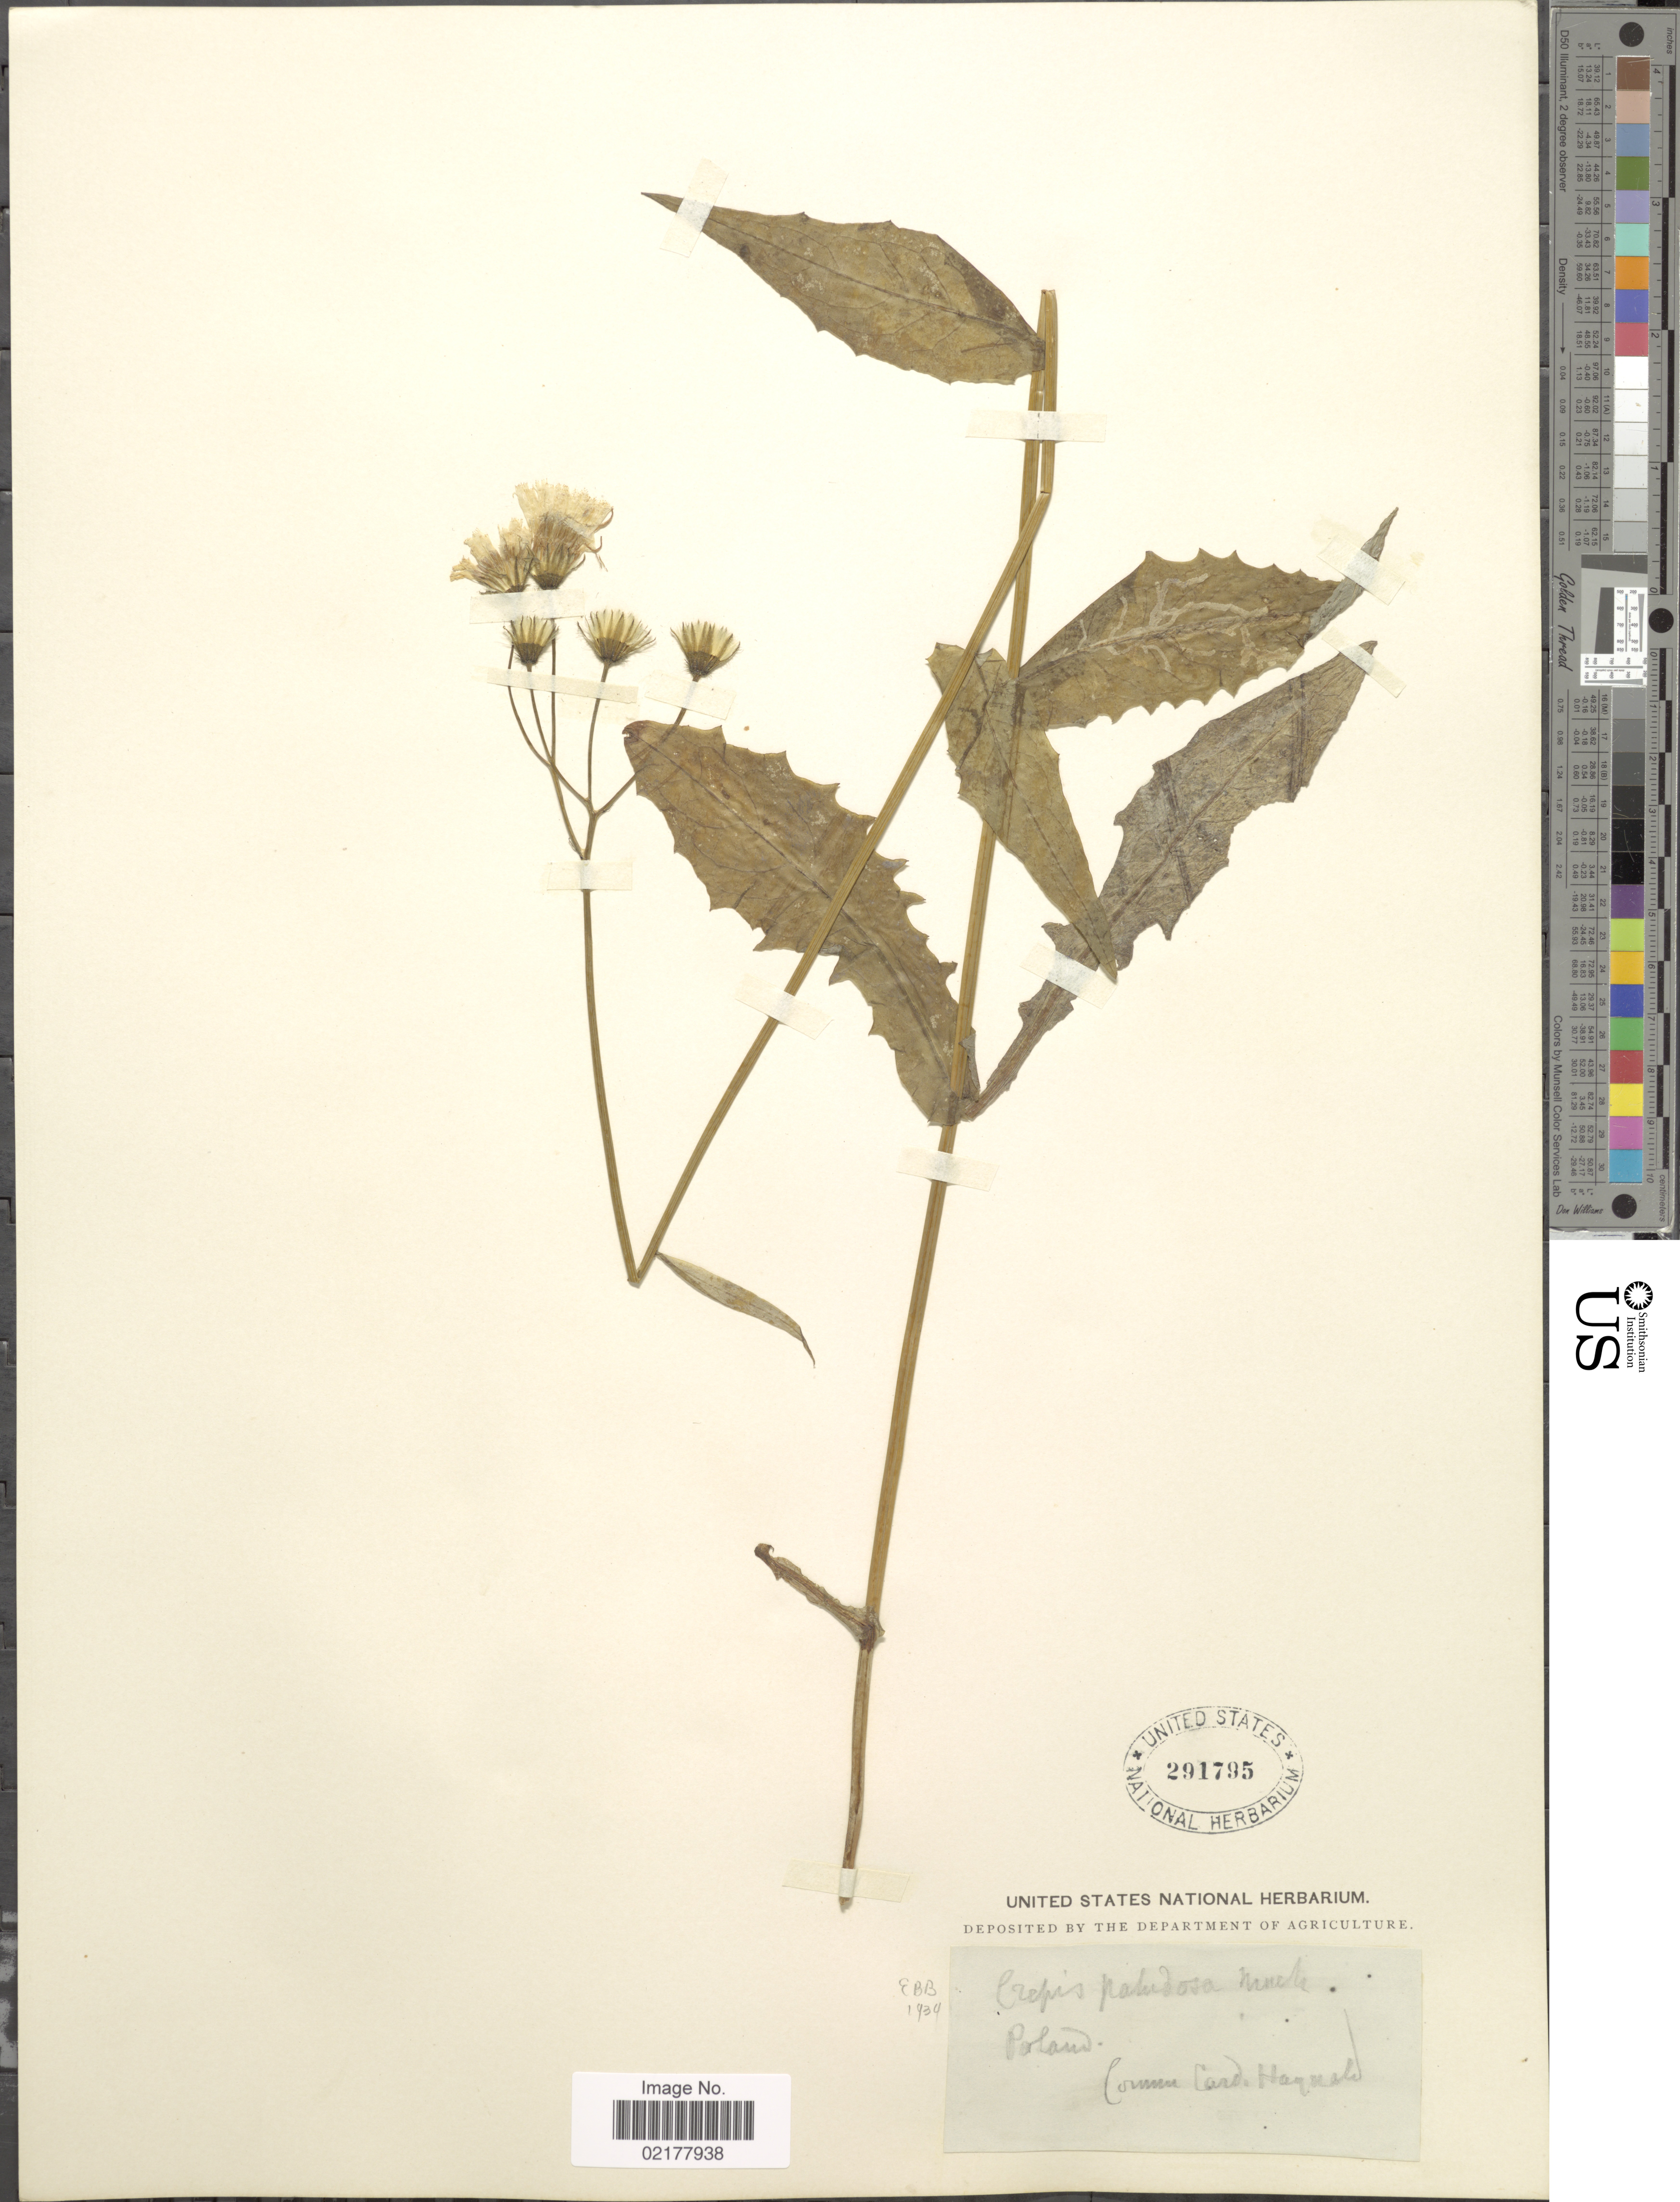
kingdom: Plantae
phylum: Tracheophyta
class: Magnoliopsida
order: Asterales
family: Asteraceae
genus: Crepis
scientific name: Crepis paludosa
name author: (L.) Moench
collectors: C. Haquald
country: Poland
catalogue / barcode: US 291795